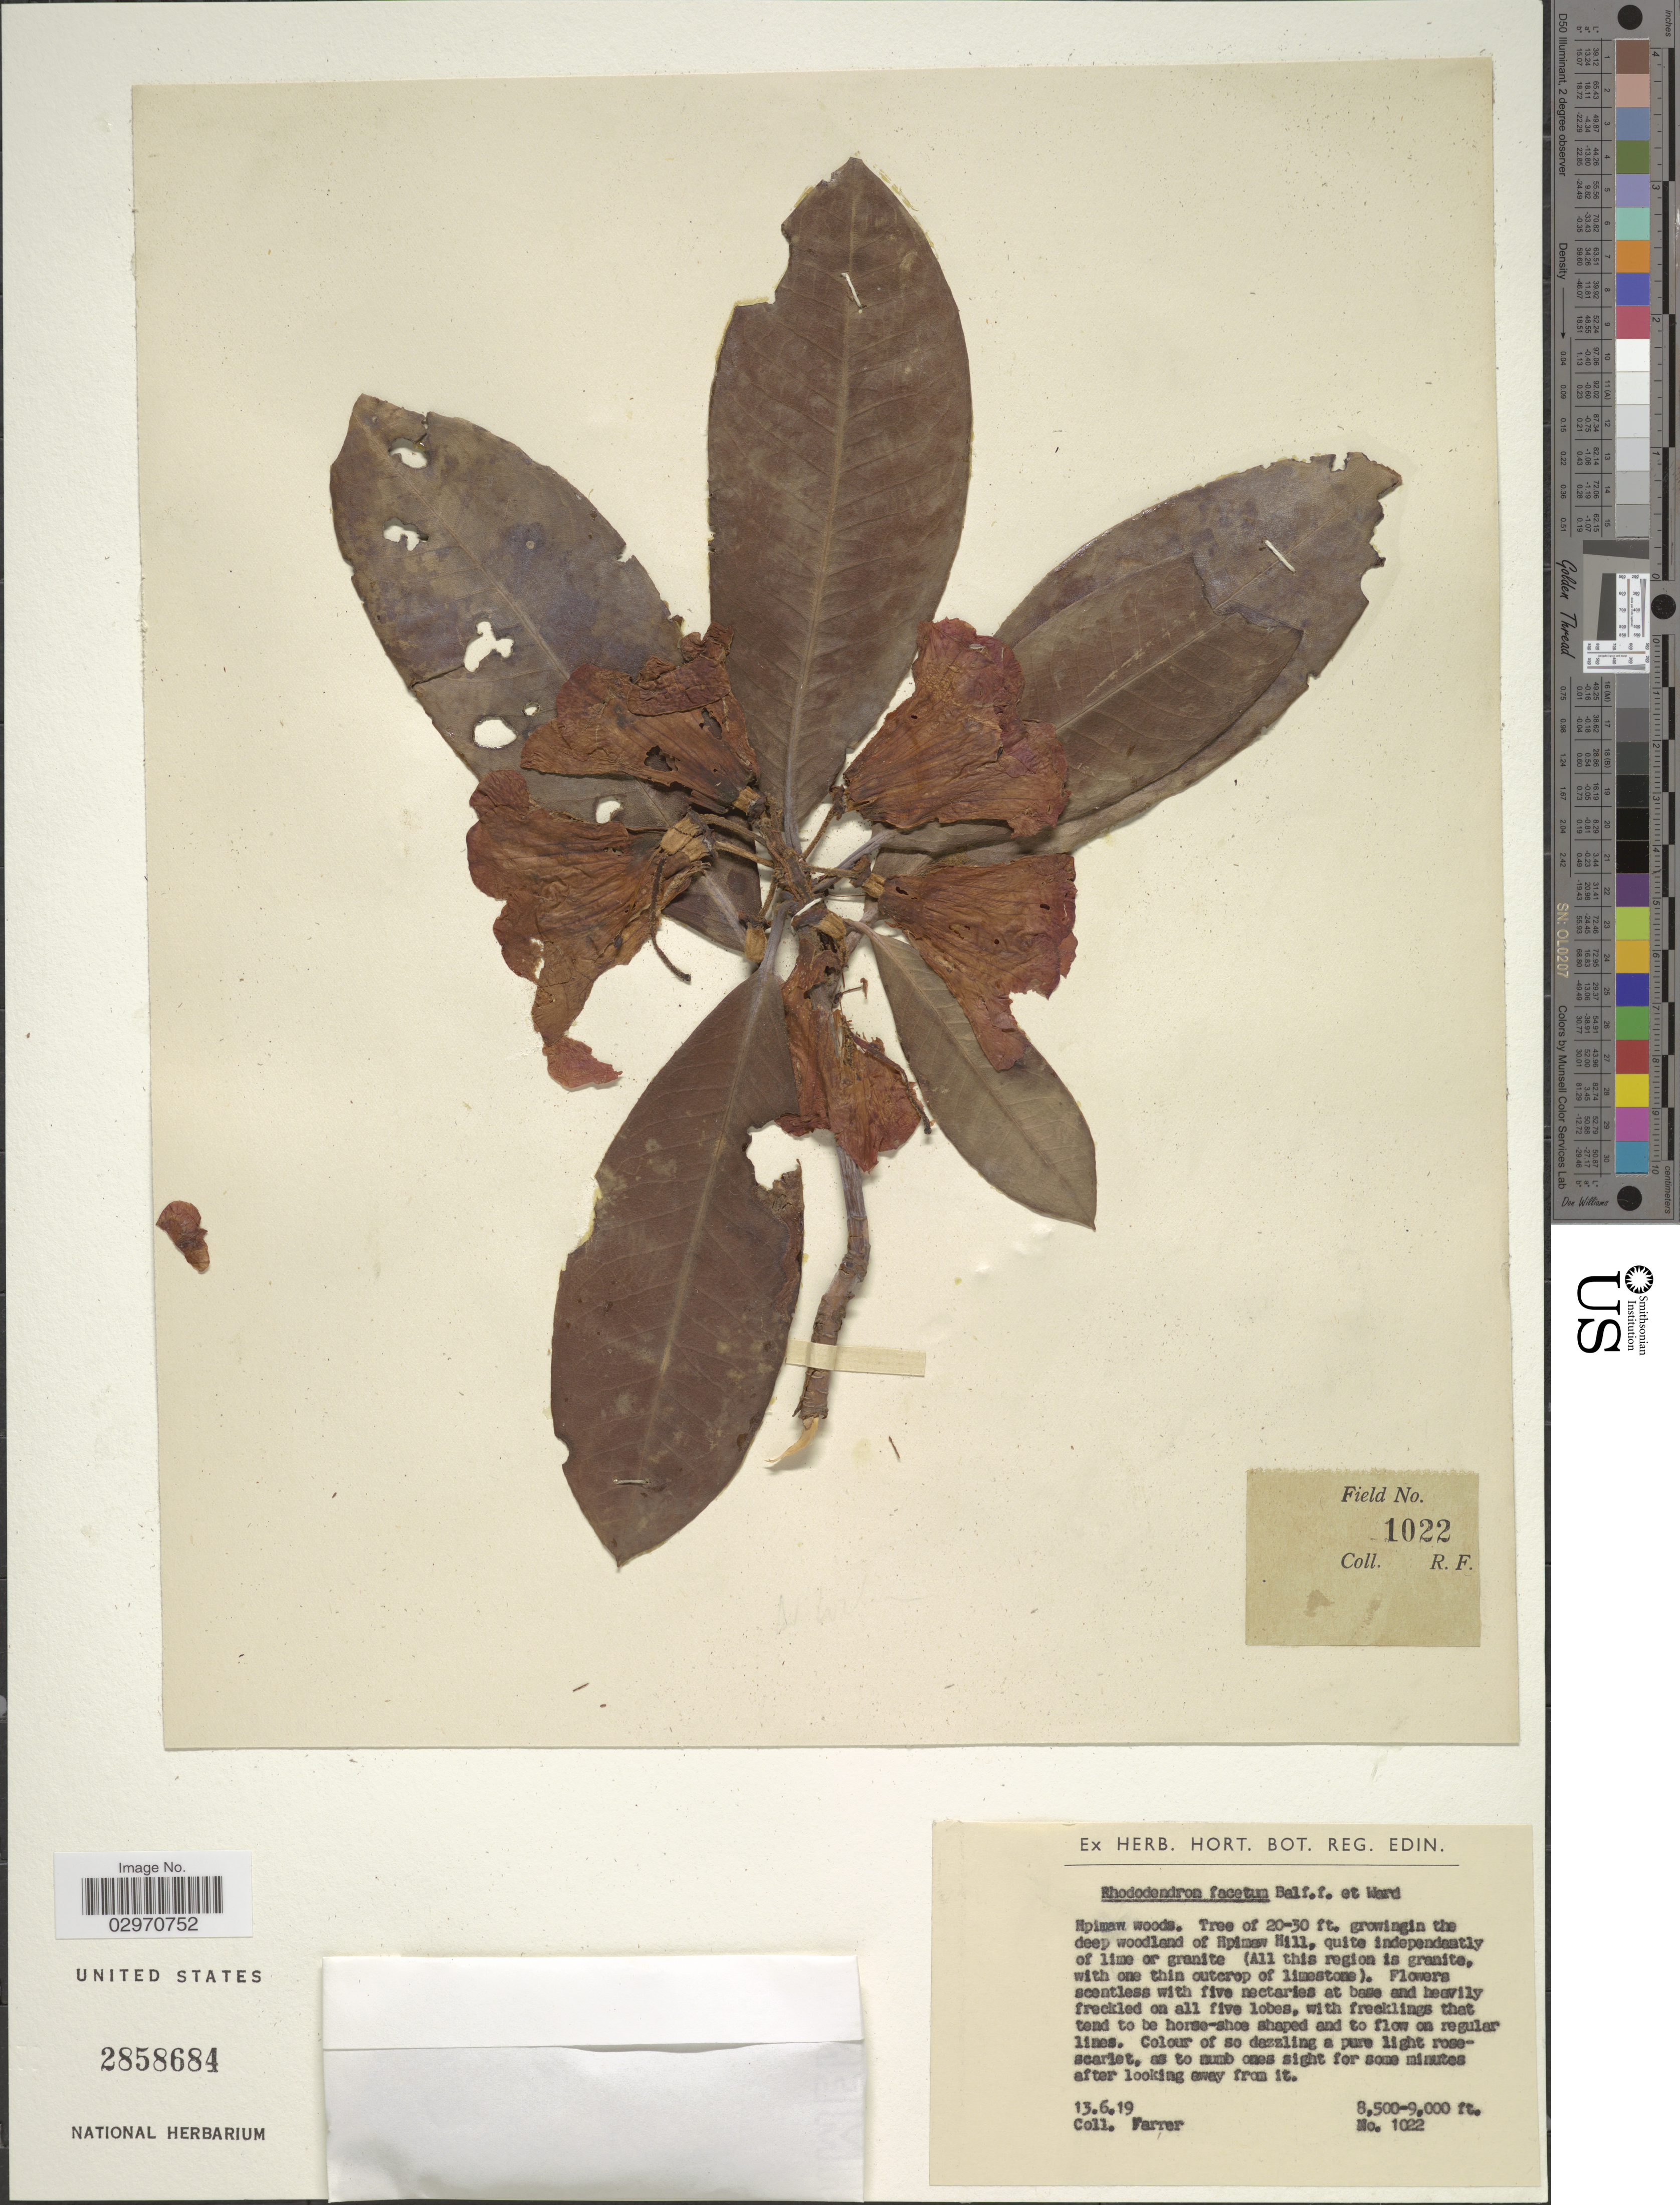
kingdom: Plantae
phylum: Tracheophyta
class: Magnoliopsida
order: Ericales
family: Ericaceae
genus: Rhododendron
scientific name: Rhododendron facetum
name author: Balf. f. & Ward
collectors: Farrer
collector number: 1022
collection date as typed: Transcribed d/m/y: 13/6/19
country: Myanmar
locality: Hpimaw woods, the deep woodland of Hpimaw Hill.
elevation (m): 2591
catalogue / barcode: US 2858684